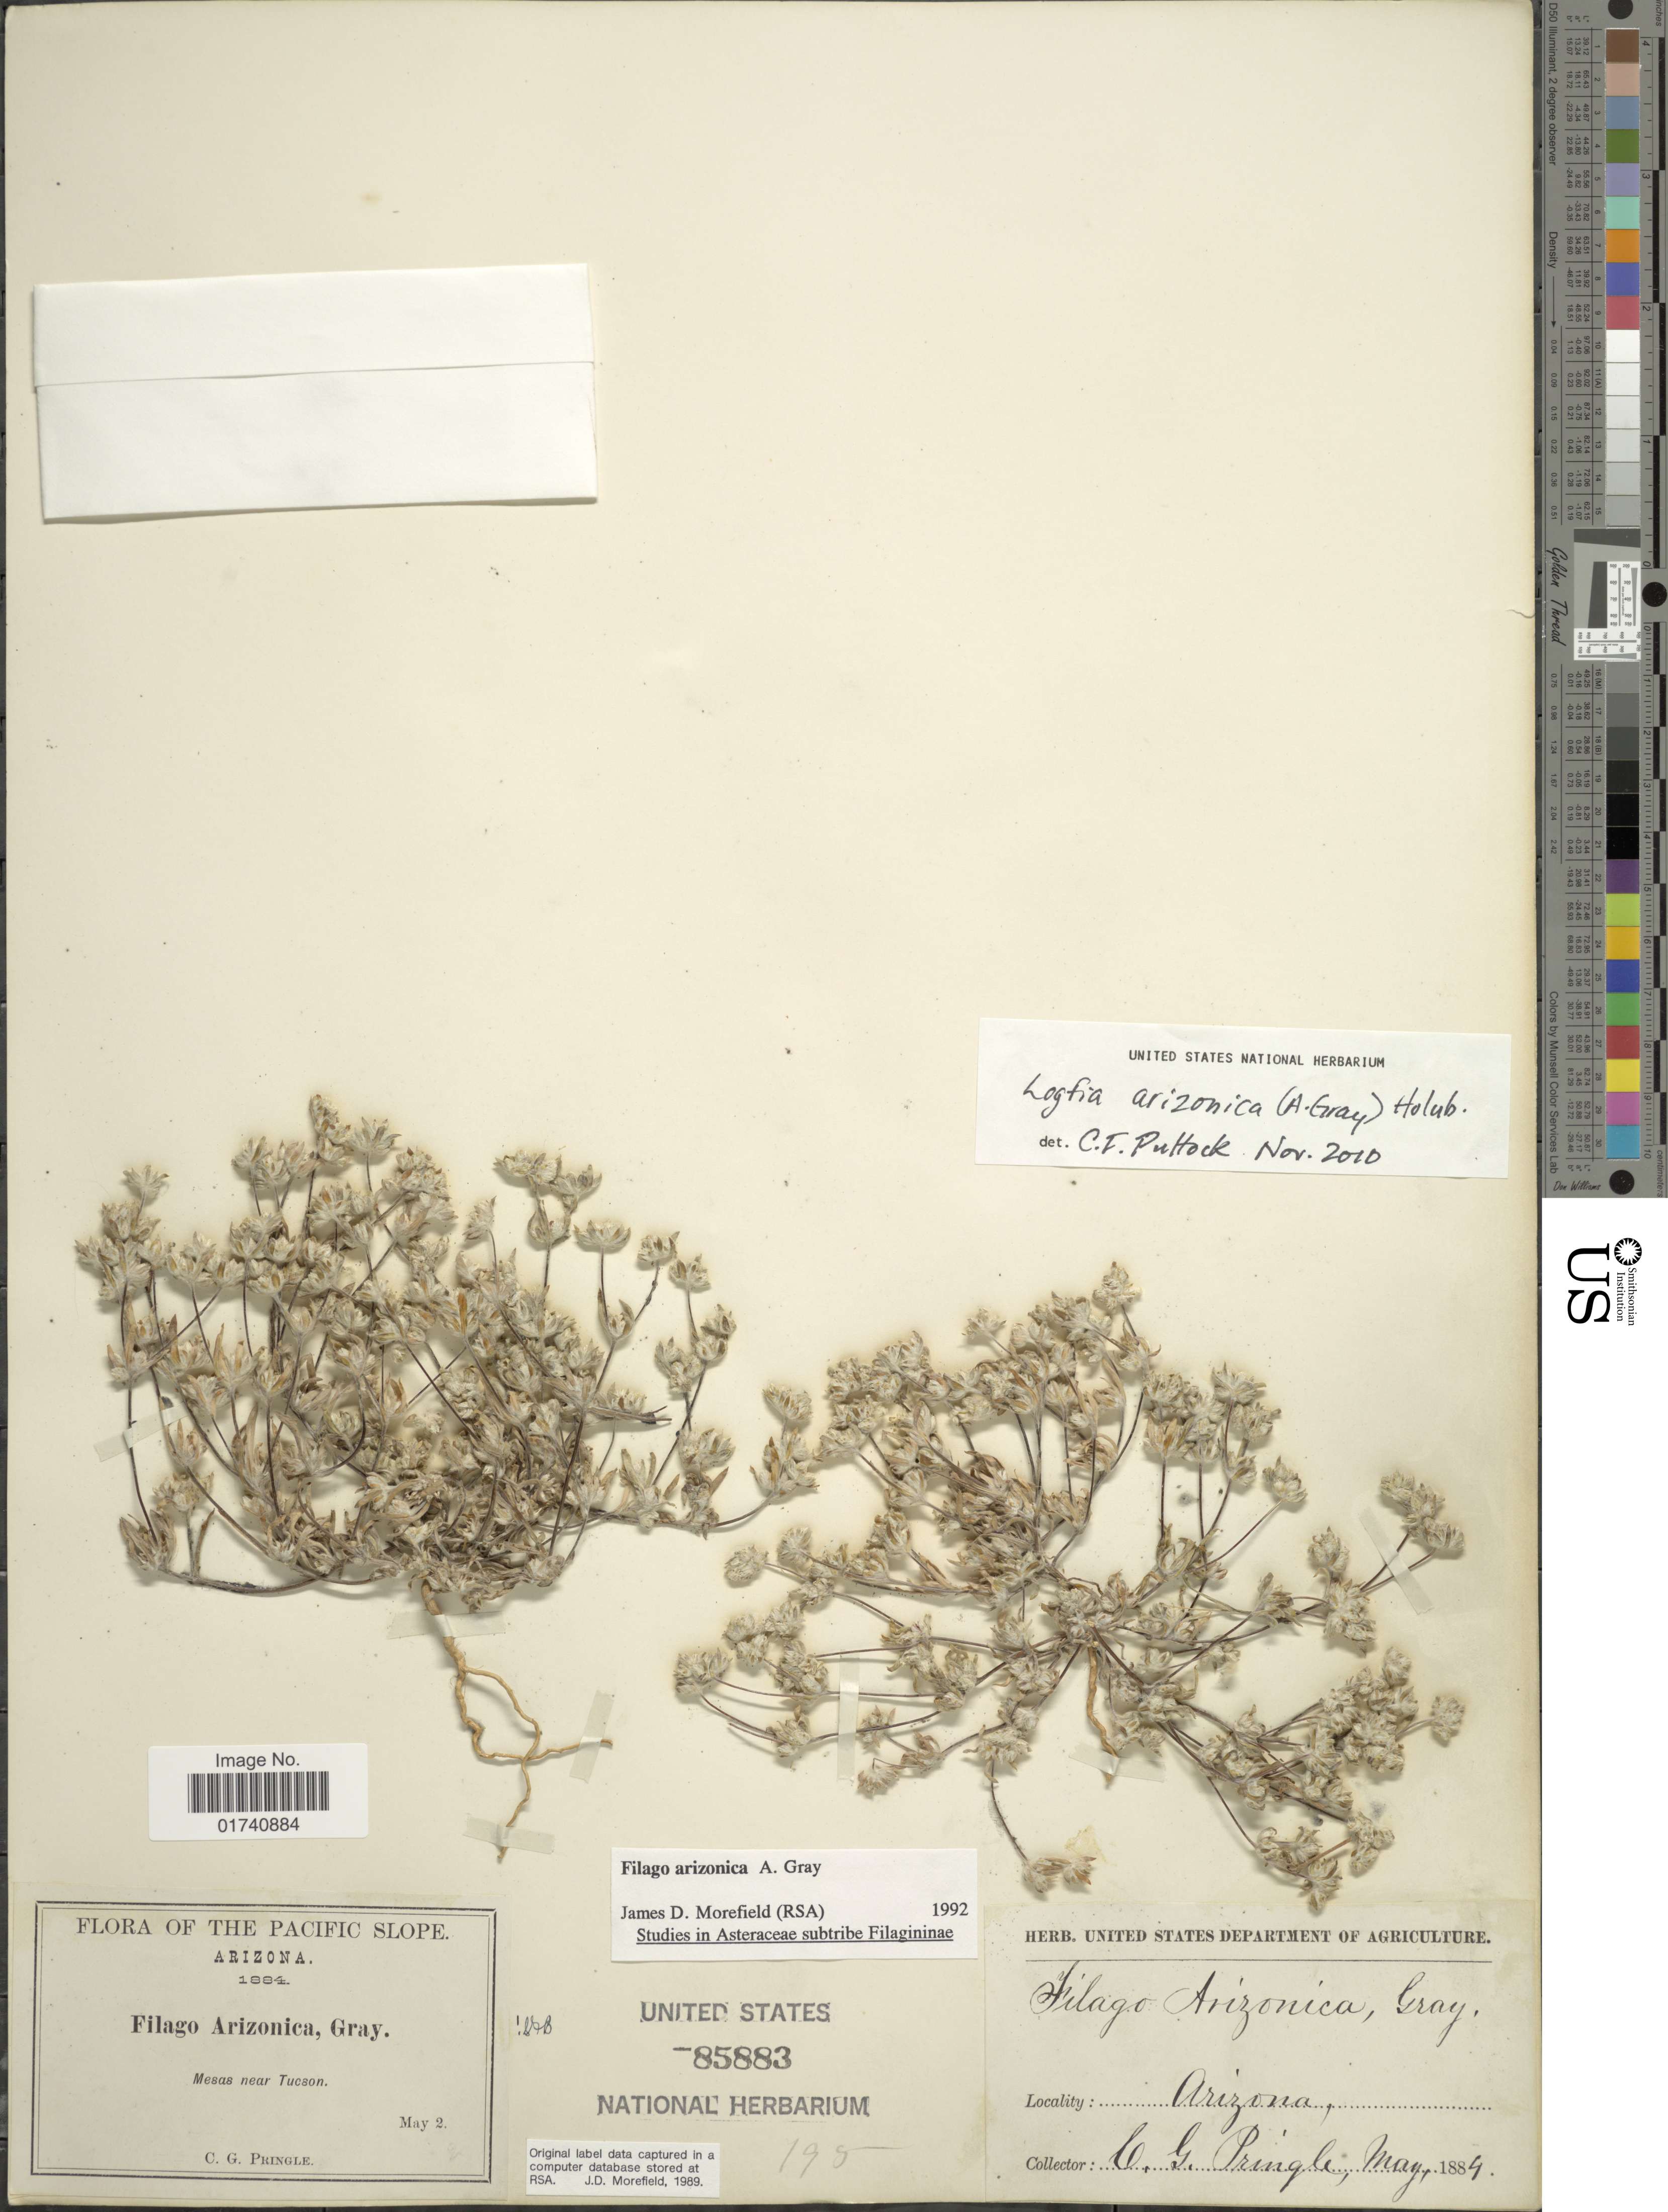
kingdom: Plantae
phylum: Tracheophyta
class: Magnoliopsida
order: Asterales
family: Asteraceae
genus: Logfia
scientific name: Logfia arizonica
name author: (A. Gray) Sch. Bip. & F.W. Schultz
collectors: C. G. Pringle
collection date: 1884-05-02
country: United States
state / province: Arizona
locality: The Pacific Slope. Mesas near Tucson.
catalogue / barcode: US 85883